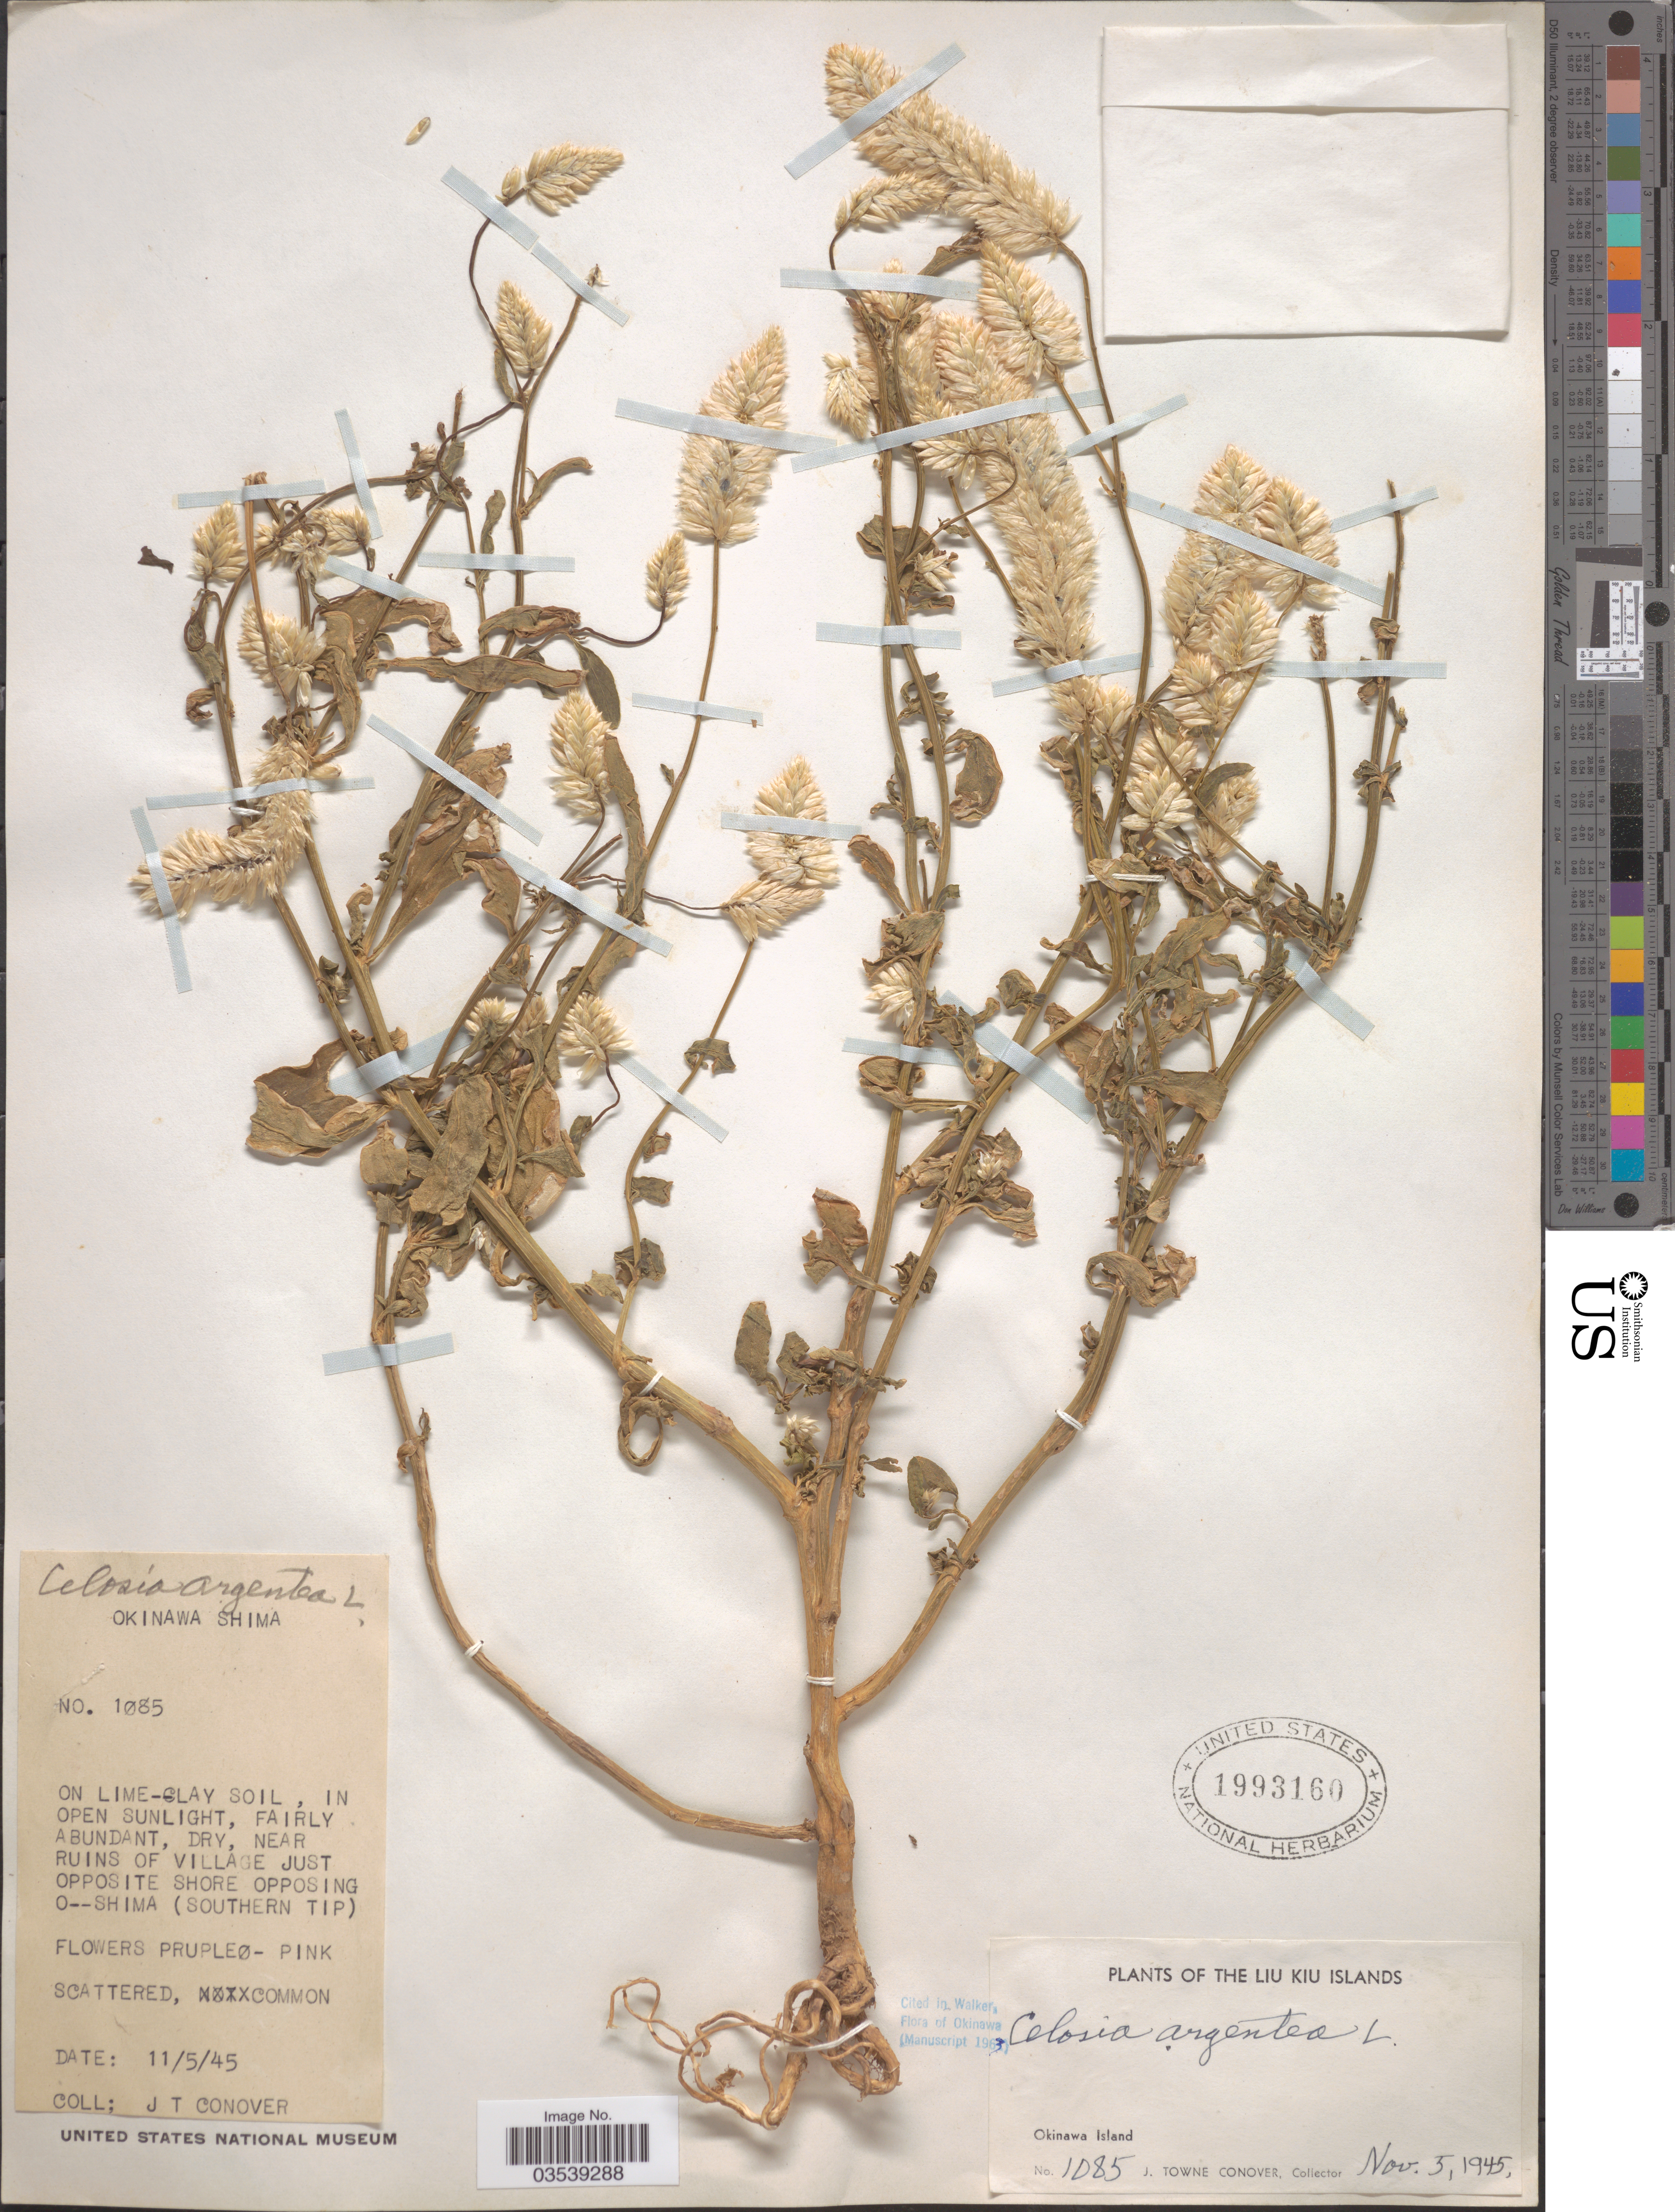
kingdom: Plantae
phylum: Tracheophyta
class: Magnoliopsida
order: Caryophyllales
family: Amaranthaceae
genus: Celosia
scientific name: Celosia argentea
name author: L.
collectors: J. T. Conover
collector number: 1085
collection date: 1945-11-05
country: Japan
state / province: Okinawa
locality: Okinawa Shima. Near ruins of village just opposite shore opposing O-Shima (Southern Tip). The Liu Kiu Islands. Okinawa Island.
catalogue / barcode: US 1993160